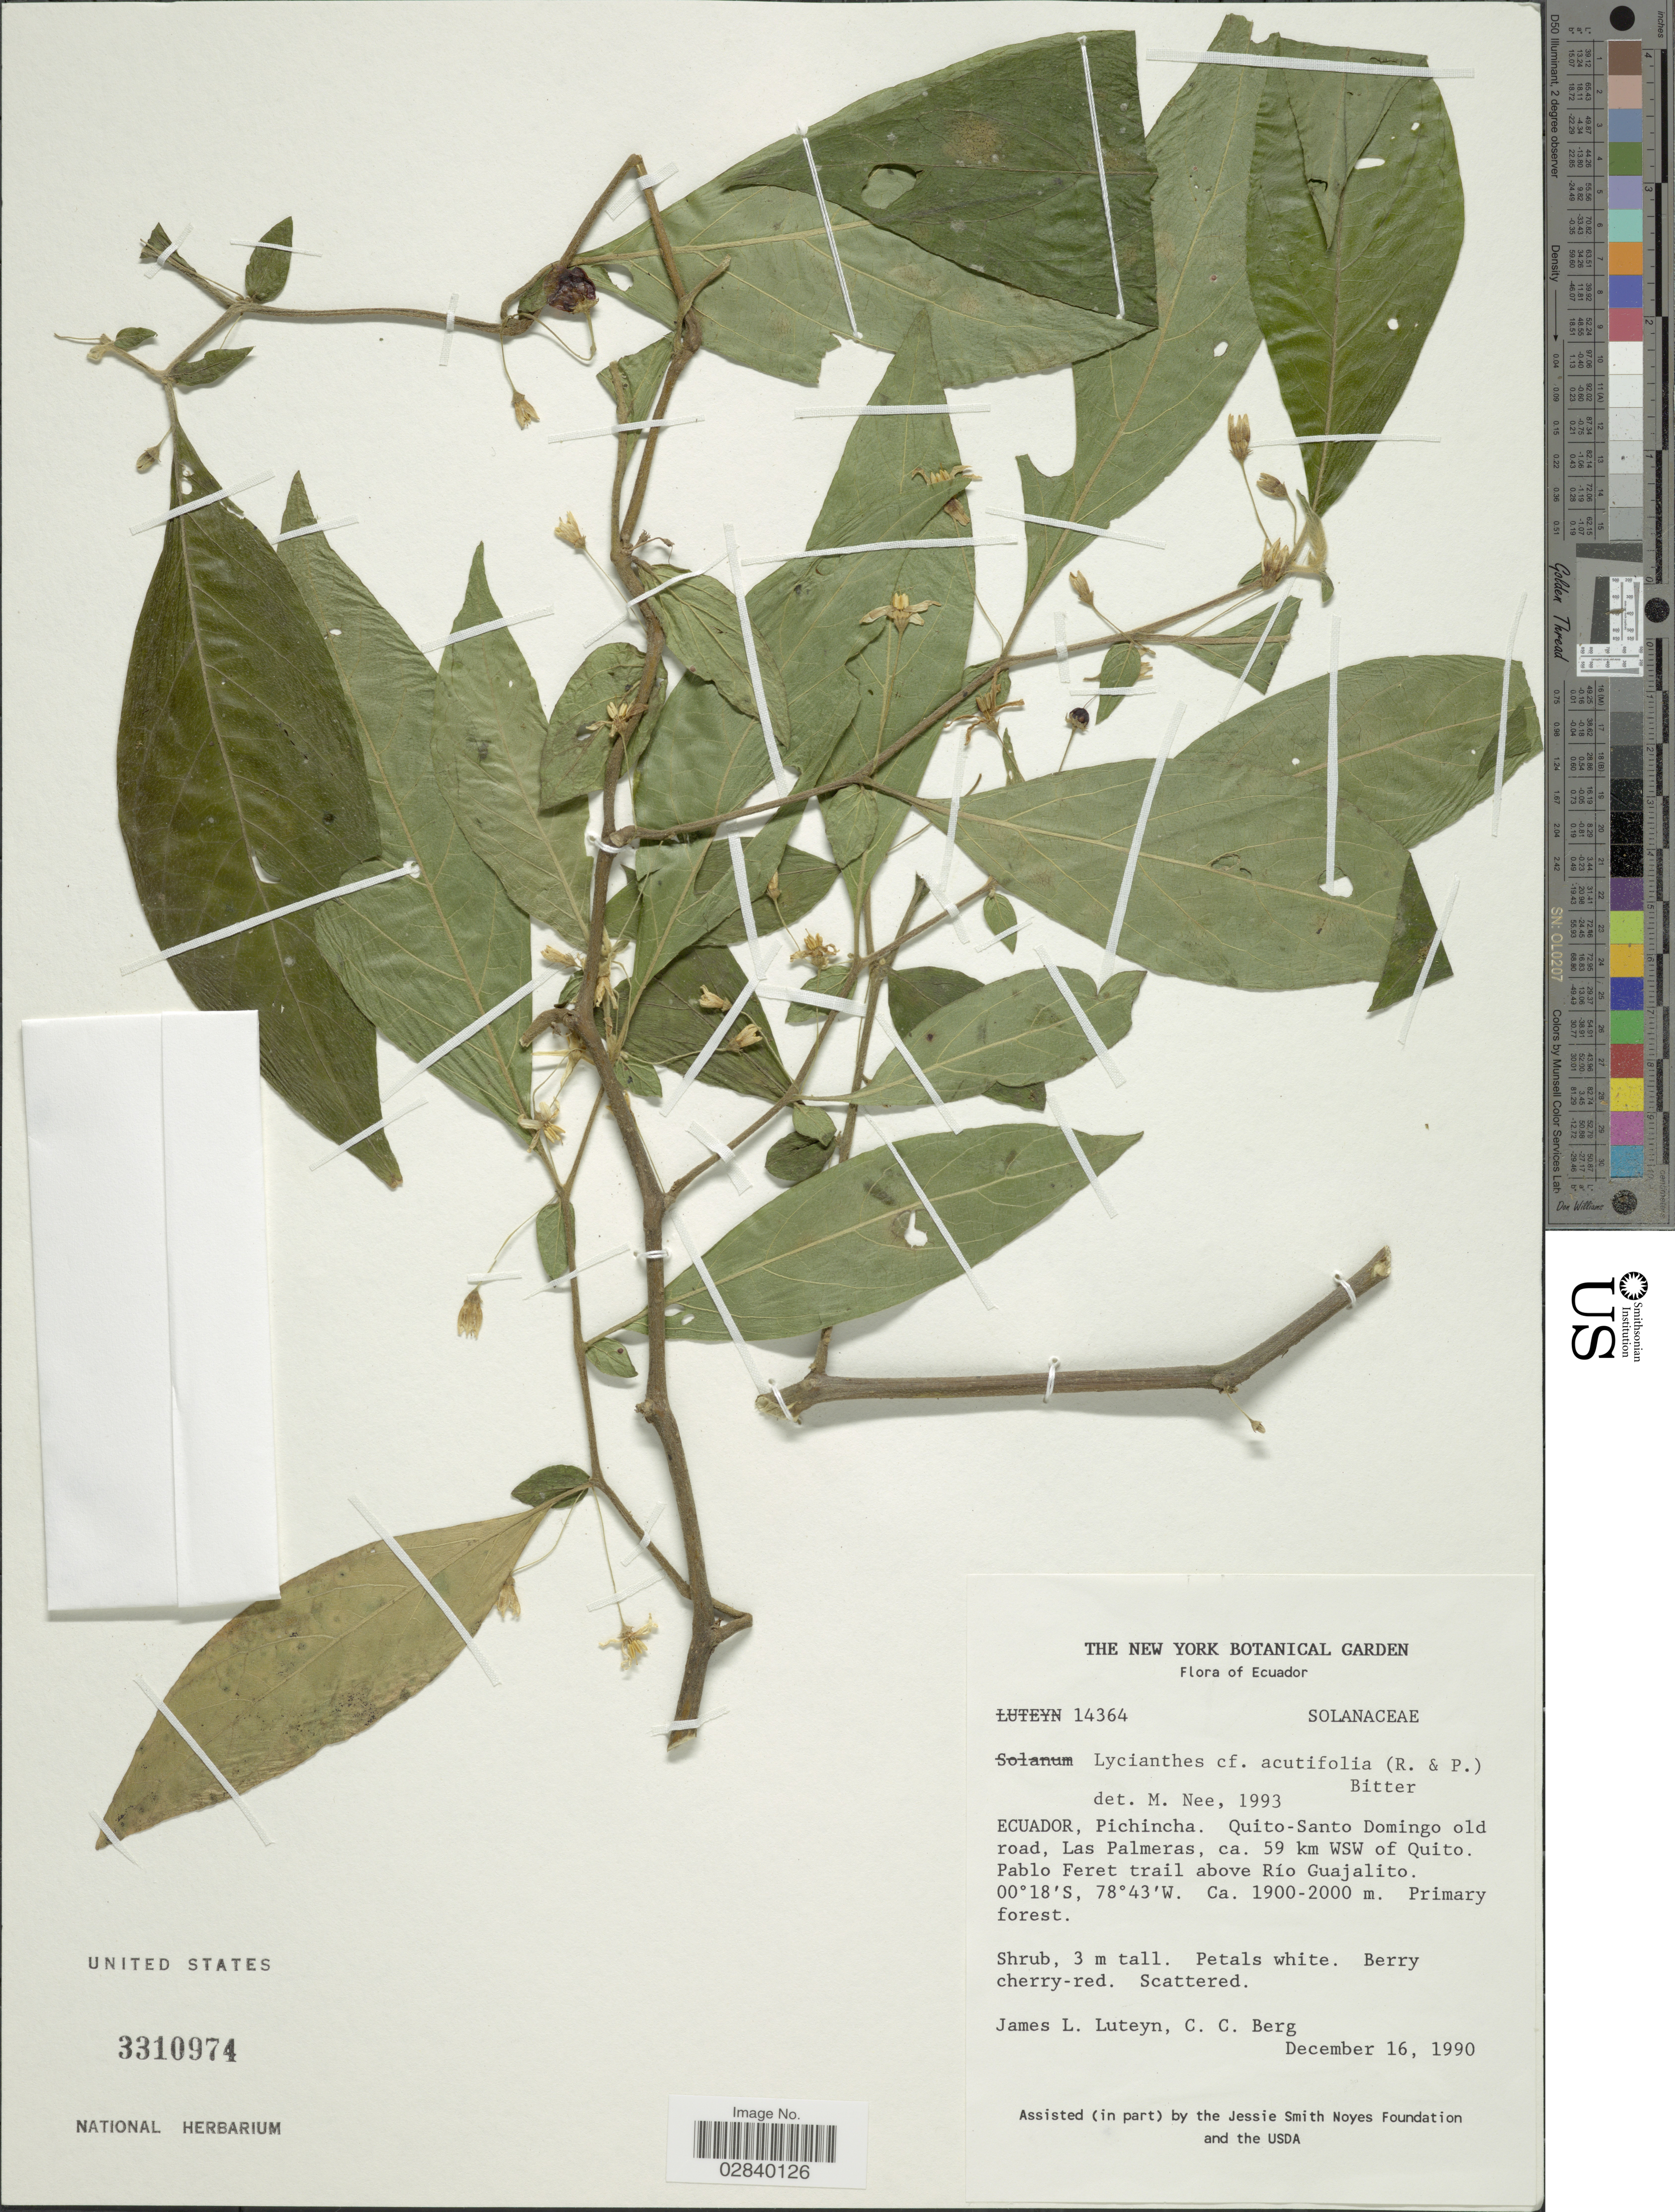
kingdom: Plantae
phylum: Tracheophyta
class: Magnoliopsida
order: Solanales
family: Solanaceae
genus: Lycianthes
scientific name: Lycianthes acutifolia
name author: (Ruiz & Pav.) Bitter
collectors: J. L. Luteyn & C. C. Berg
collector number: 14364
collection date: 1990-12-16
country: Ecuador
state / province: Pichincha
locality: Quito-Santo Domingo old road, Las Palmeras, ca. 59 km WSW of Quito. Pablo Feret trail above Río Guajalito.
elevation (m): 1900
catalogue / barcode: US 3310974